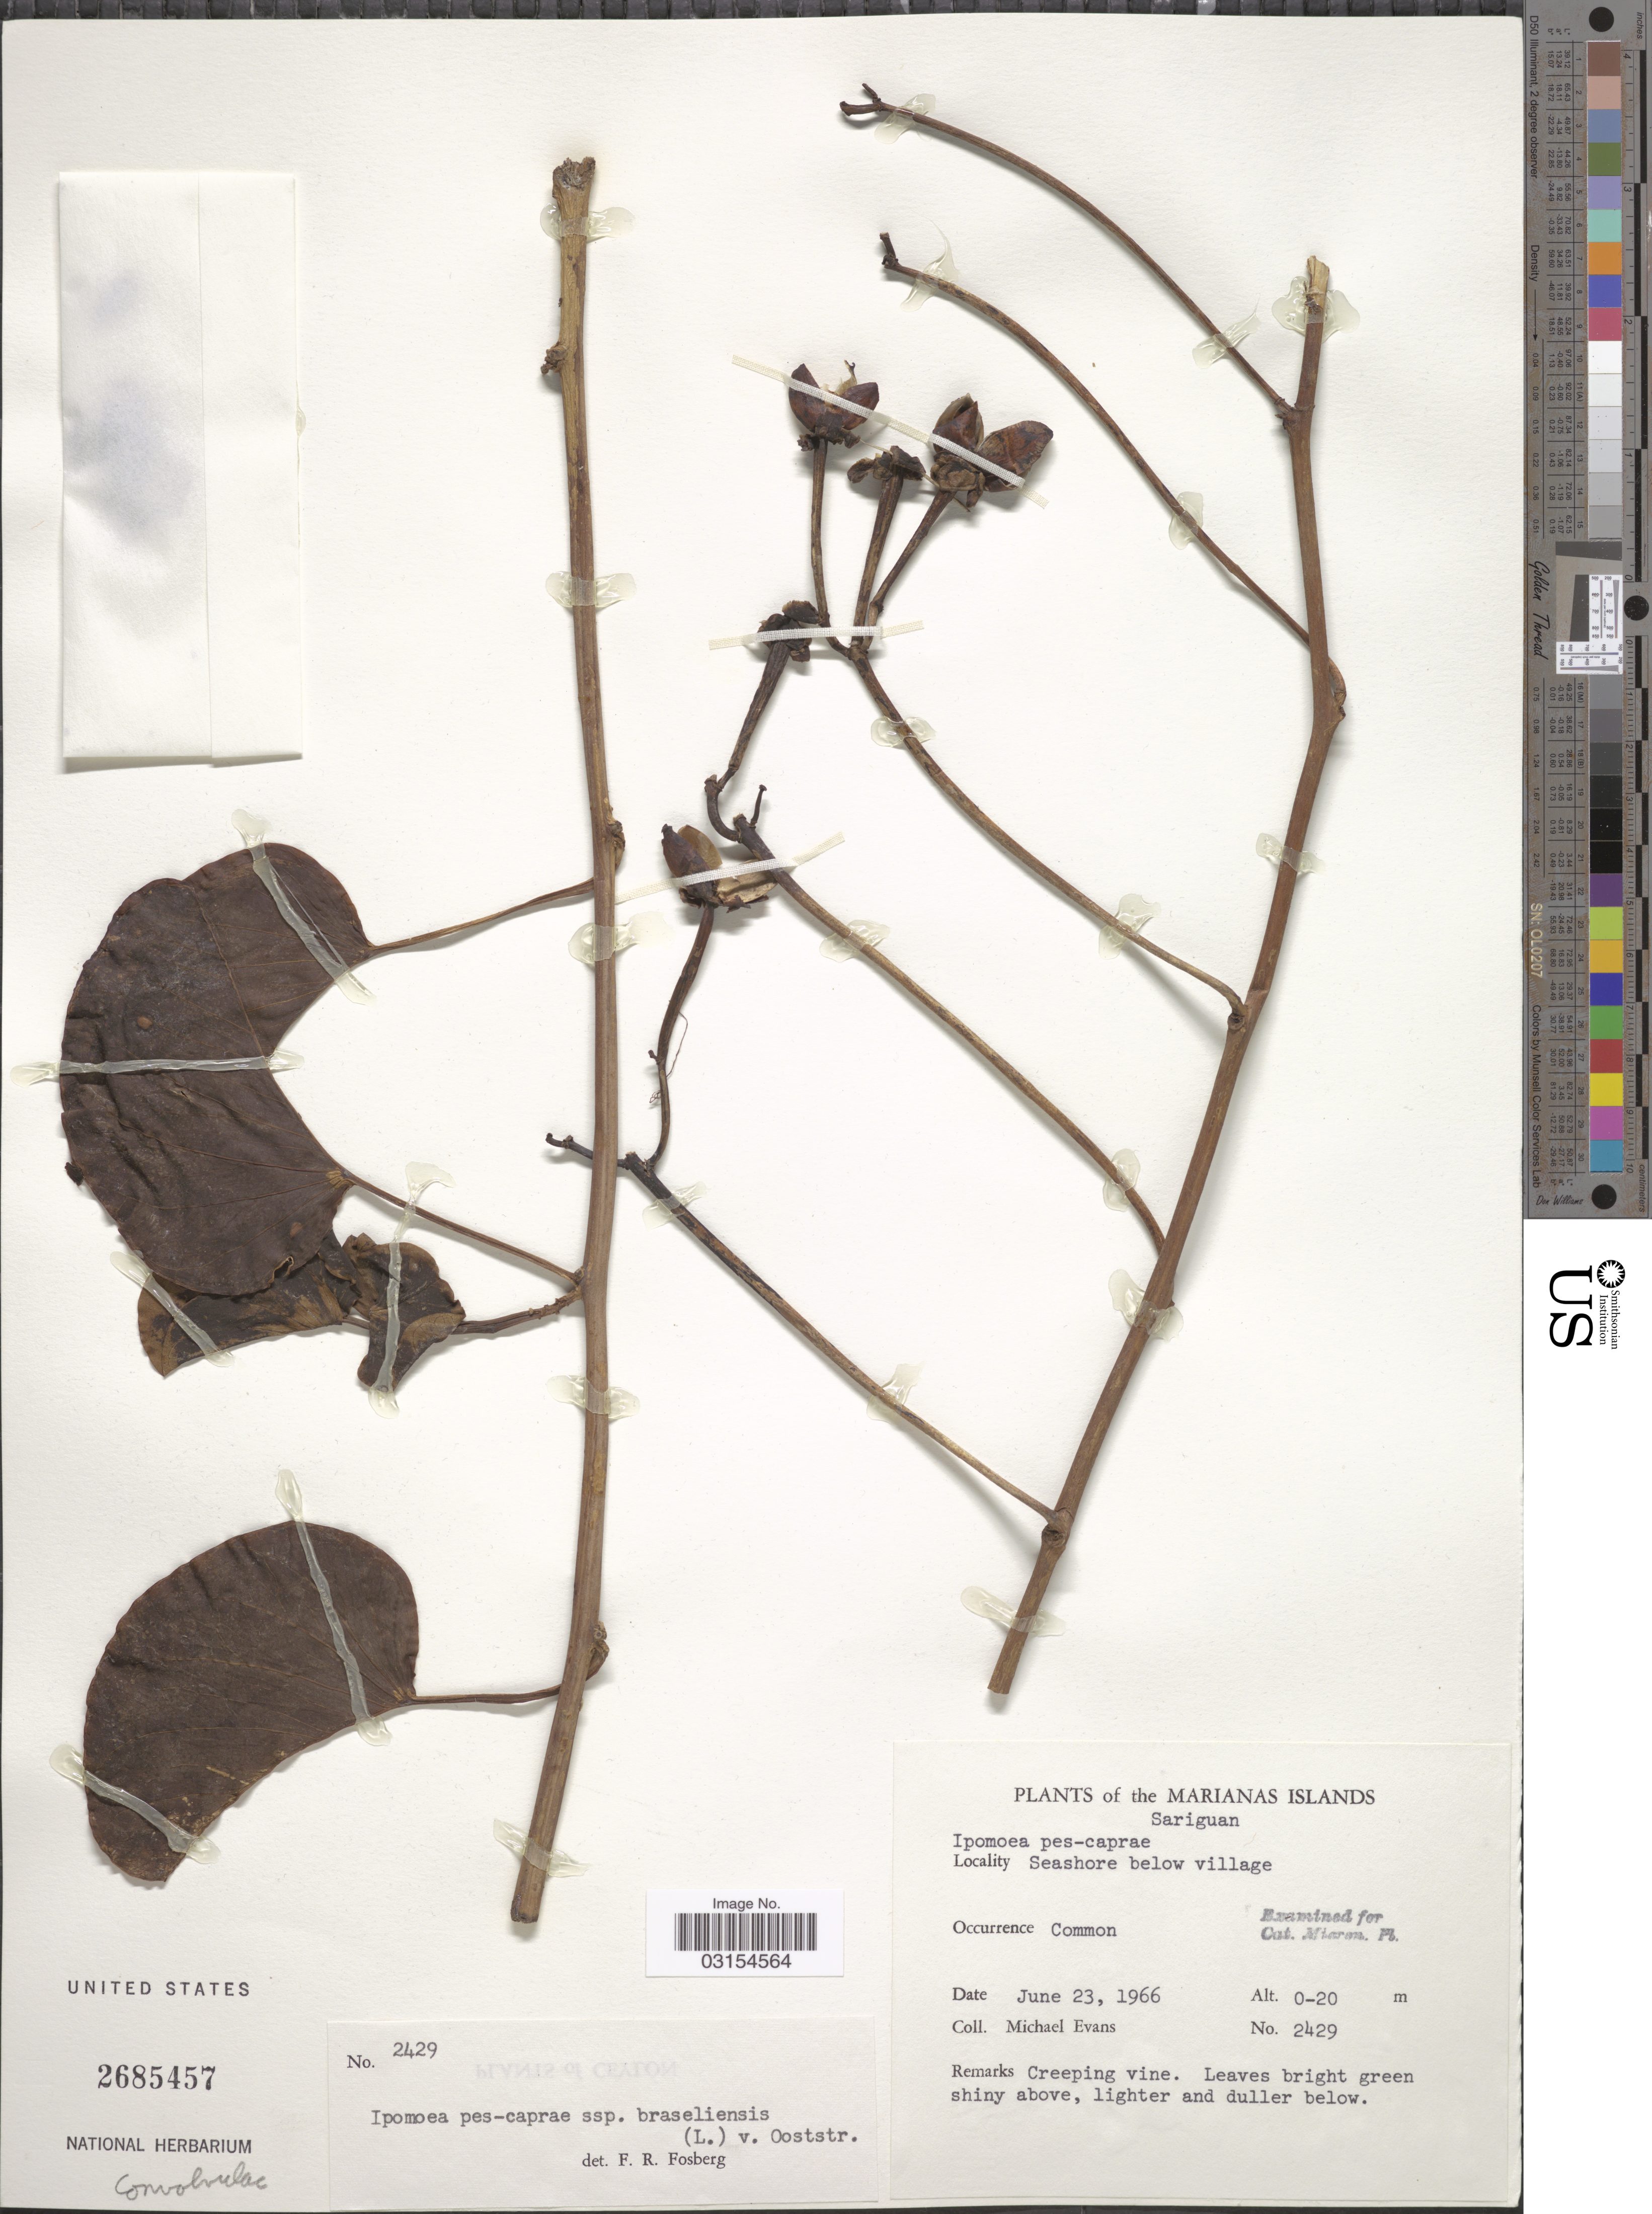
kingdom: Plantae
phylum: Tracheophyta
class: Magnoliopsida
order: Solanales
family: Convolvulaceae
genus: Ipomoea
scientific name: Ipomoea pes-caprae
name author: (L.) R. Br.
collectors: M. Evans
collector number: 2429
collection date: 1966-06-23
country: Northern Mariana Islands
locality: Sariguan. Seashore below village.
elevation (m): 0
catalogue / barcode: US 2685457